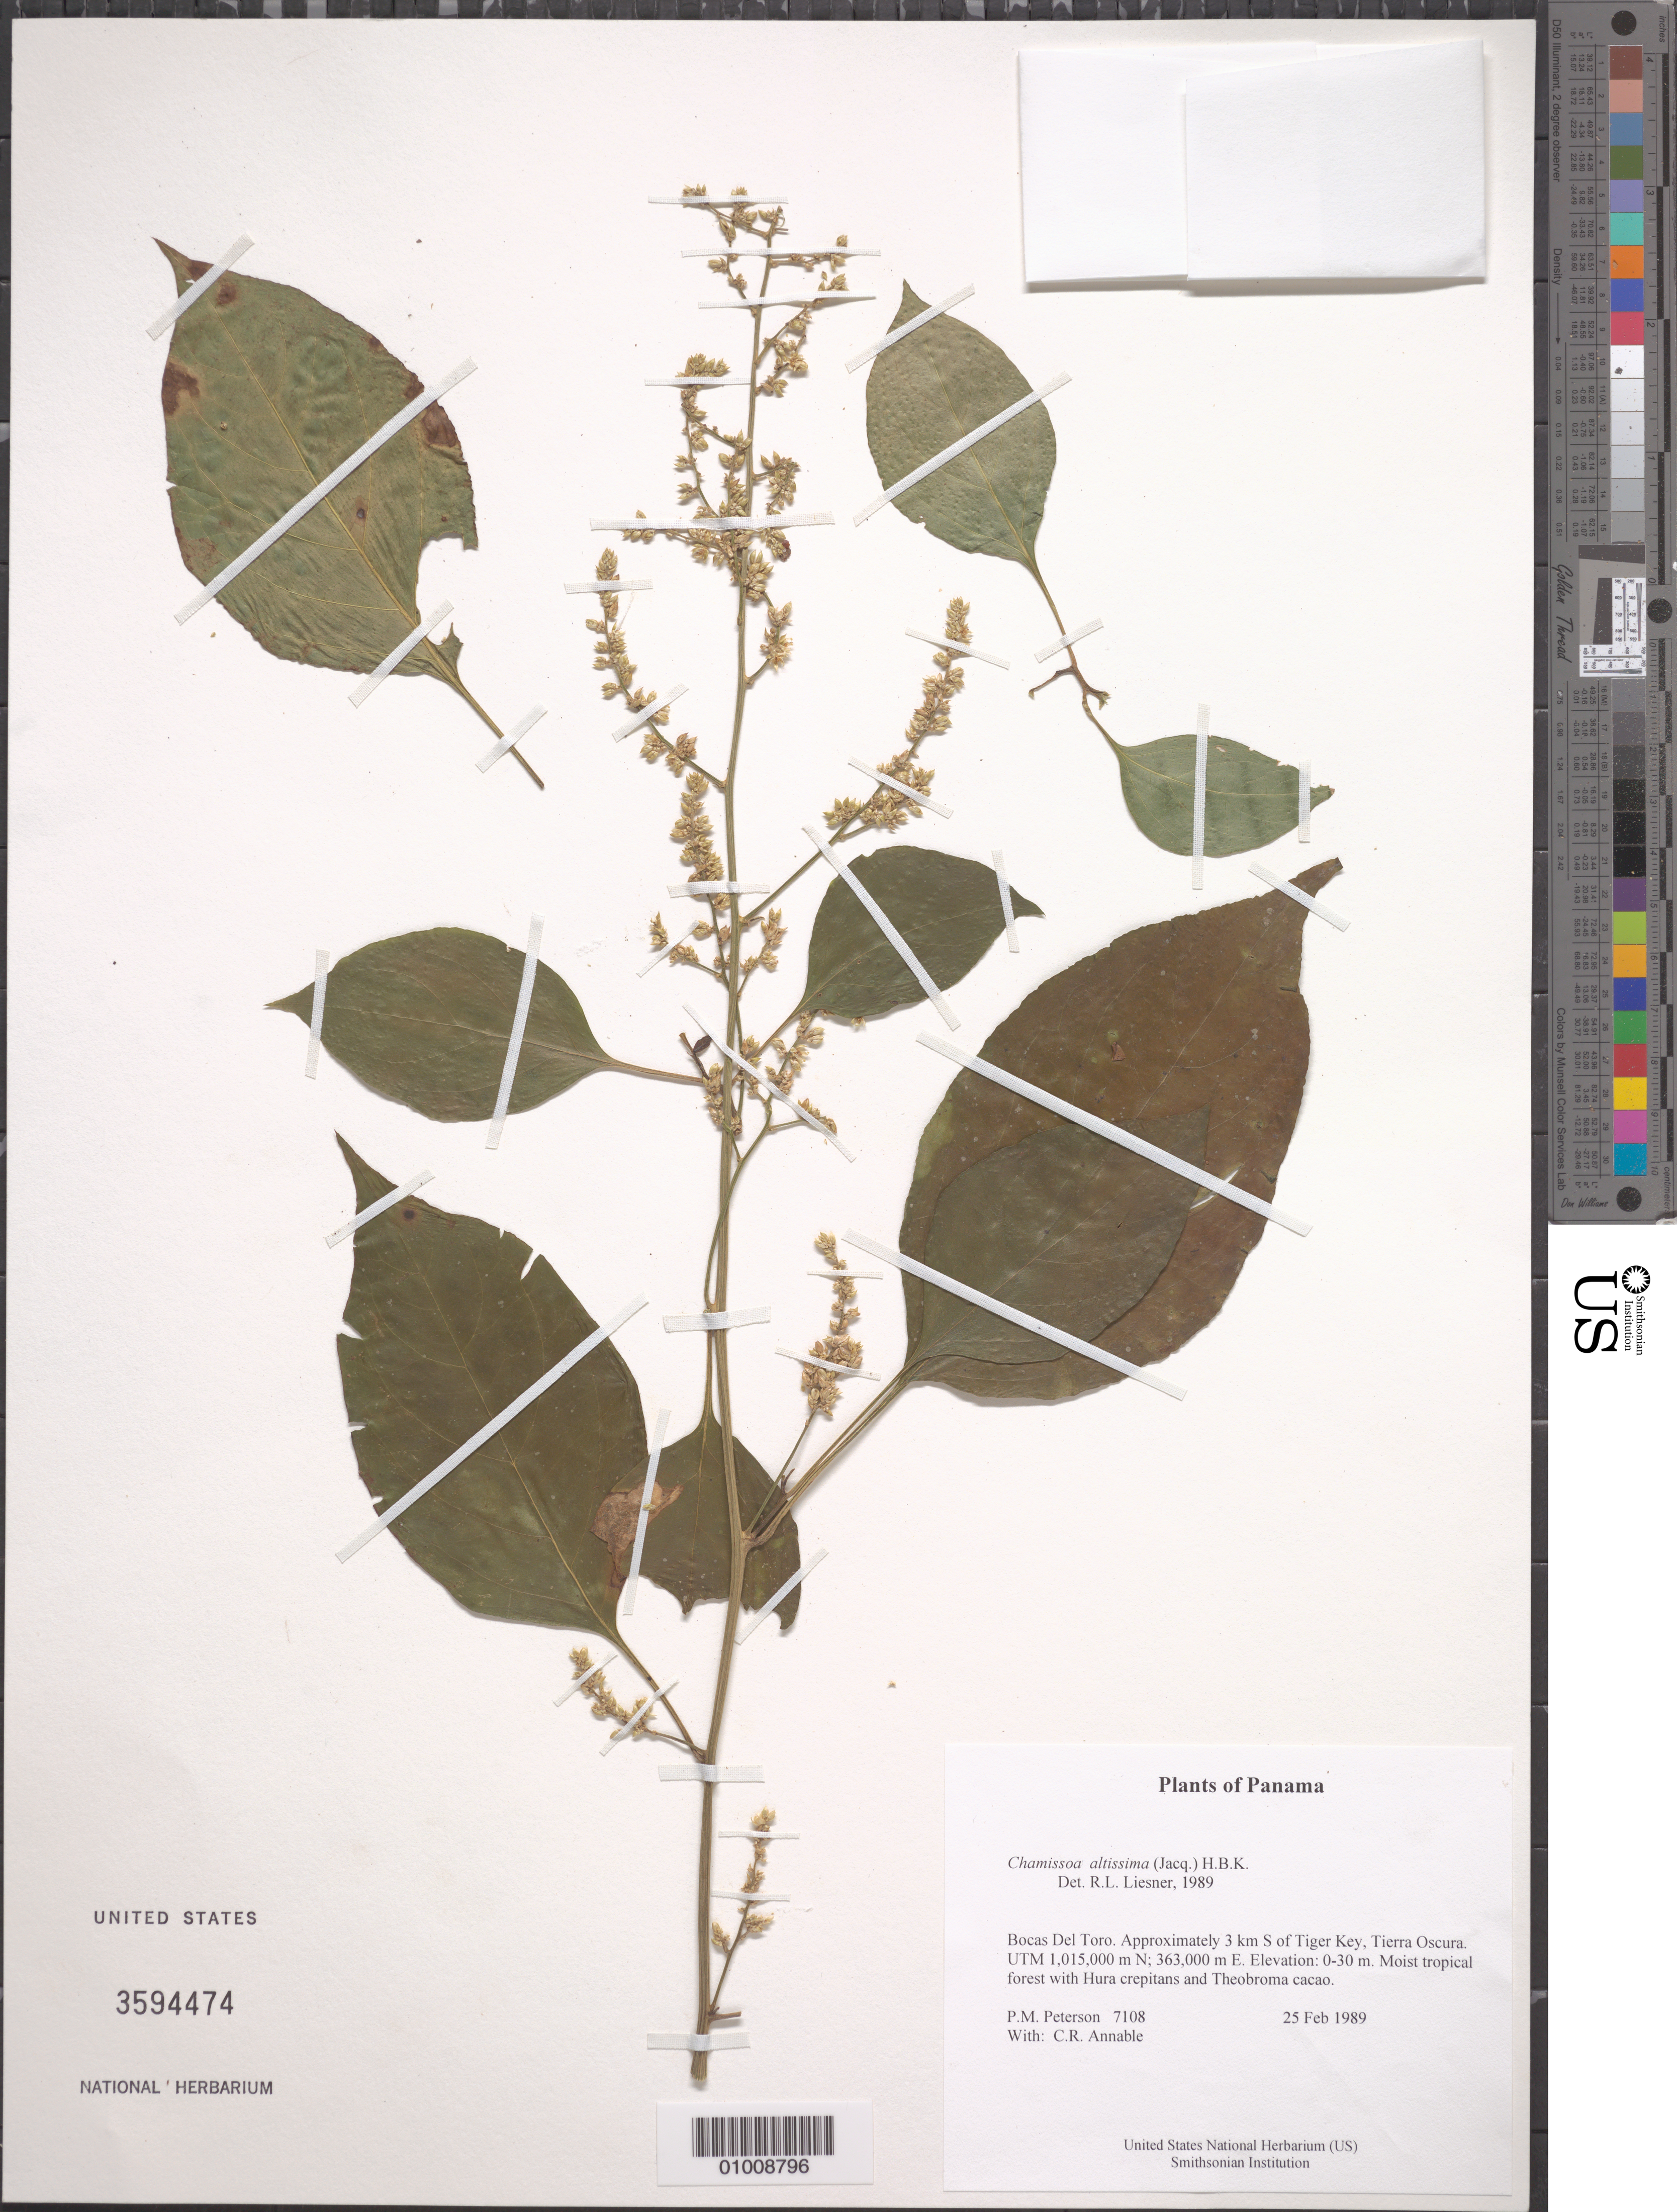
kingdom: Plantae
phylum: Tracheophyta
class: Magnoliopsida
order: Caryophyllales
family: Amaranthaceae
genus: Chamissoa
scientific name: Chamissoa altissima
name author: (Jacq.) Kunth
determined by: Liesner, R. L.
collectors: P. M. Peterson & C. R. Annable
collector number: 07108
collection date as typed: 25 Feb 1989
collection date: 1989-02-25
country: Panama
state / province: Bocas del Toro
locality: Approximately 3 km S of Tiger Key, Tierra Oscura. UTM 1,015,000 m N; 363,000 m E.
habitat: Moist tropical forest with Hura crepitans and Theobroma cacao.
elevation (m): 0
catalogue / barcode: US 3594474